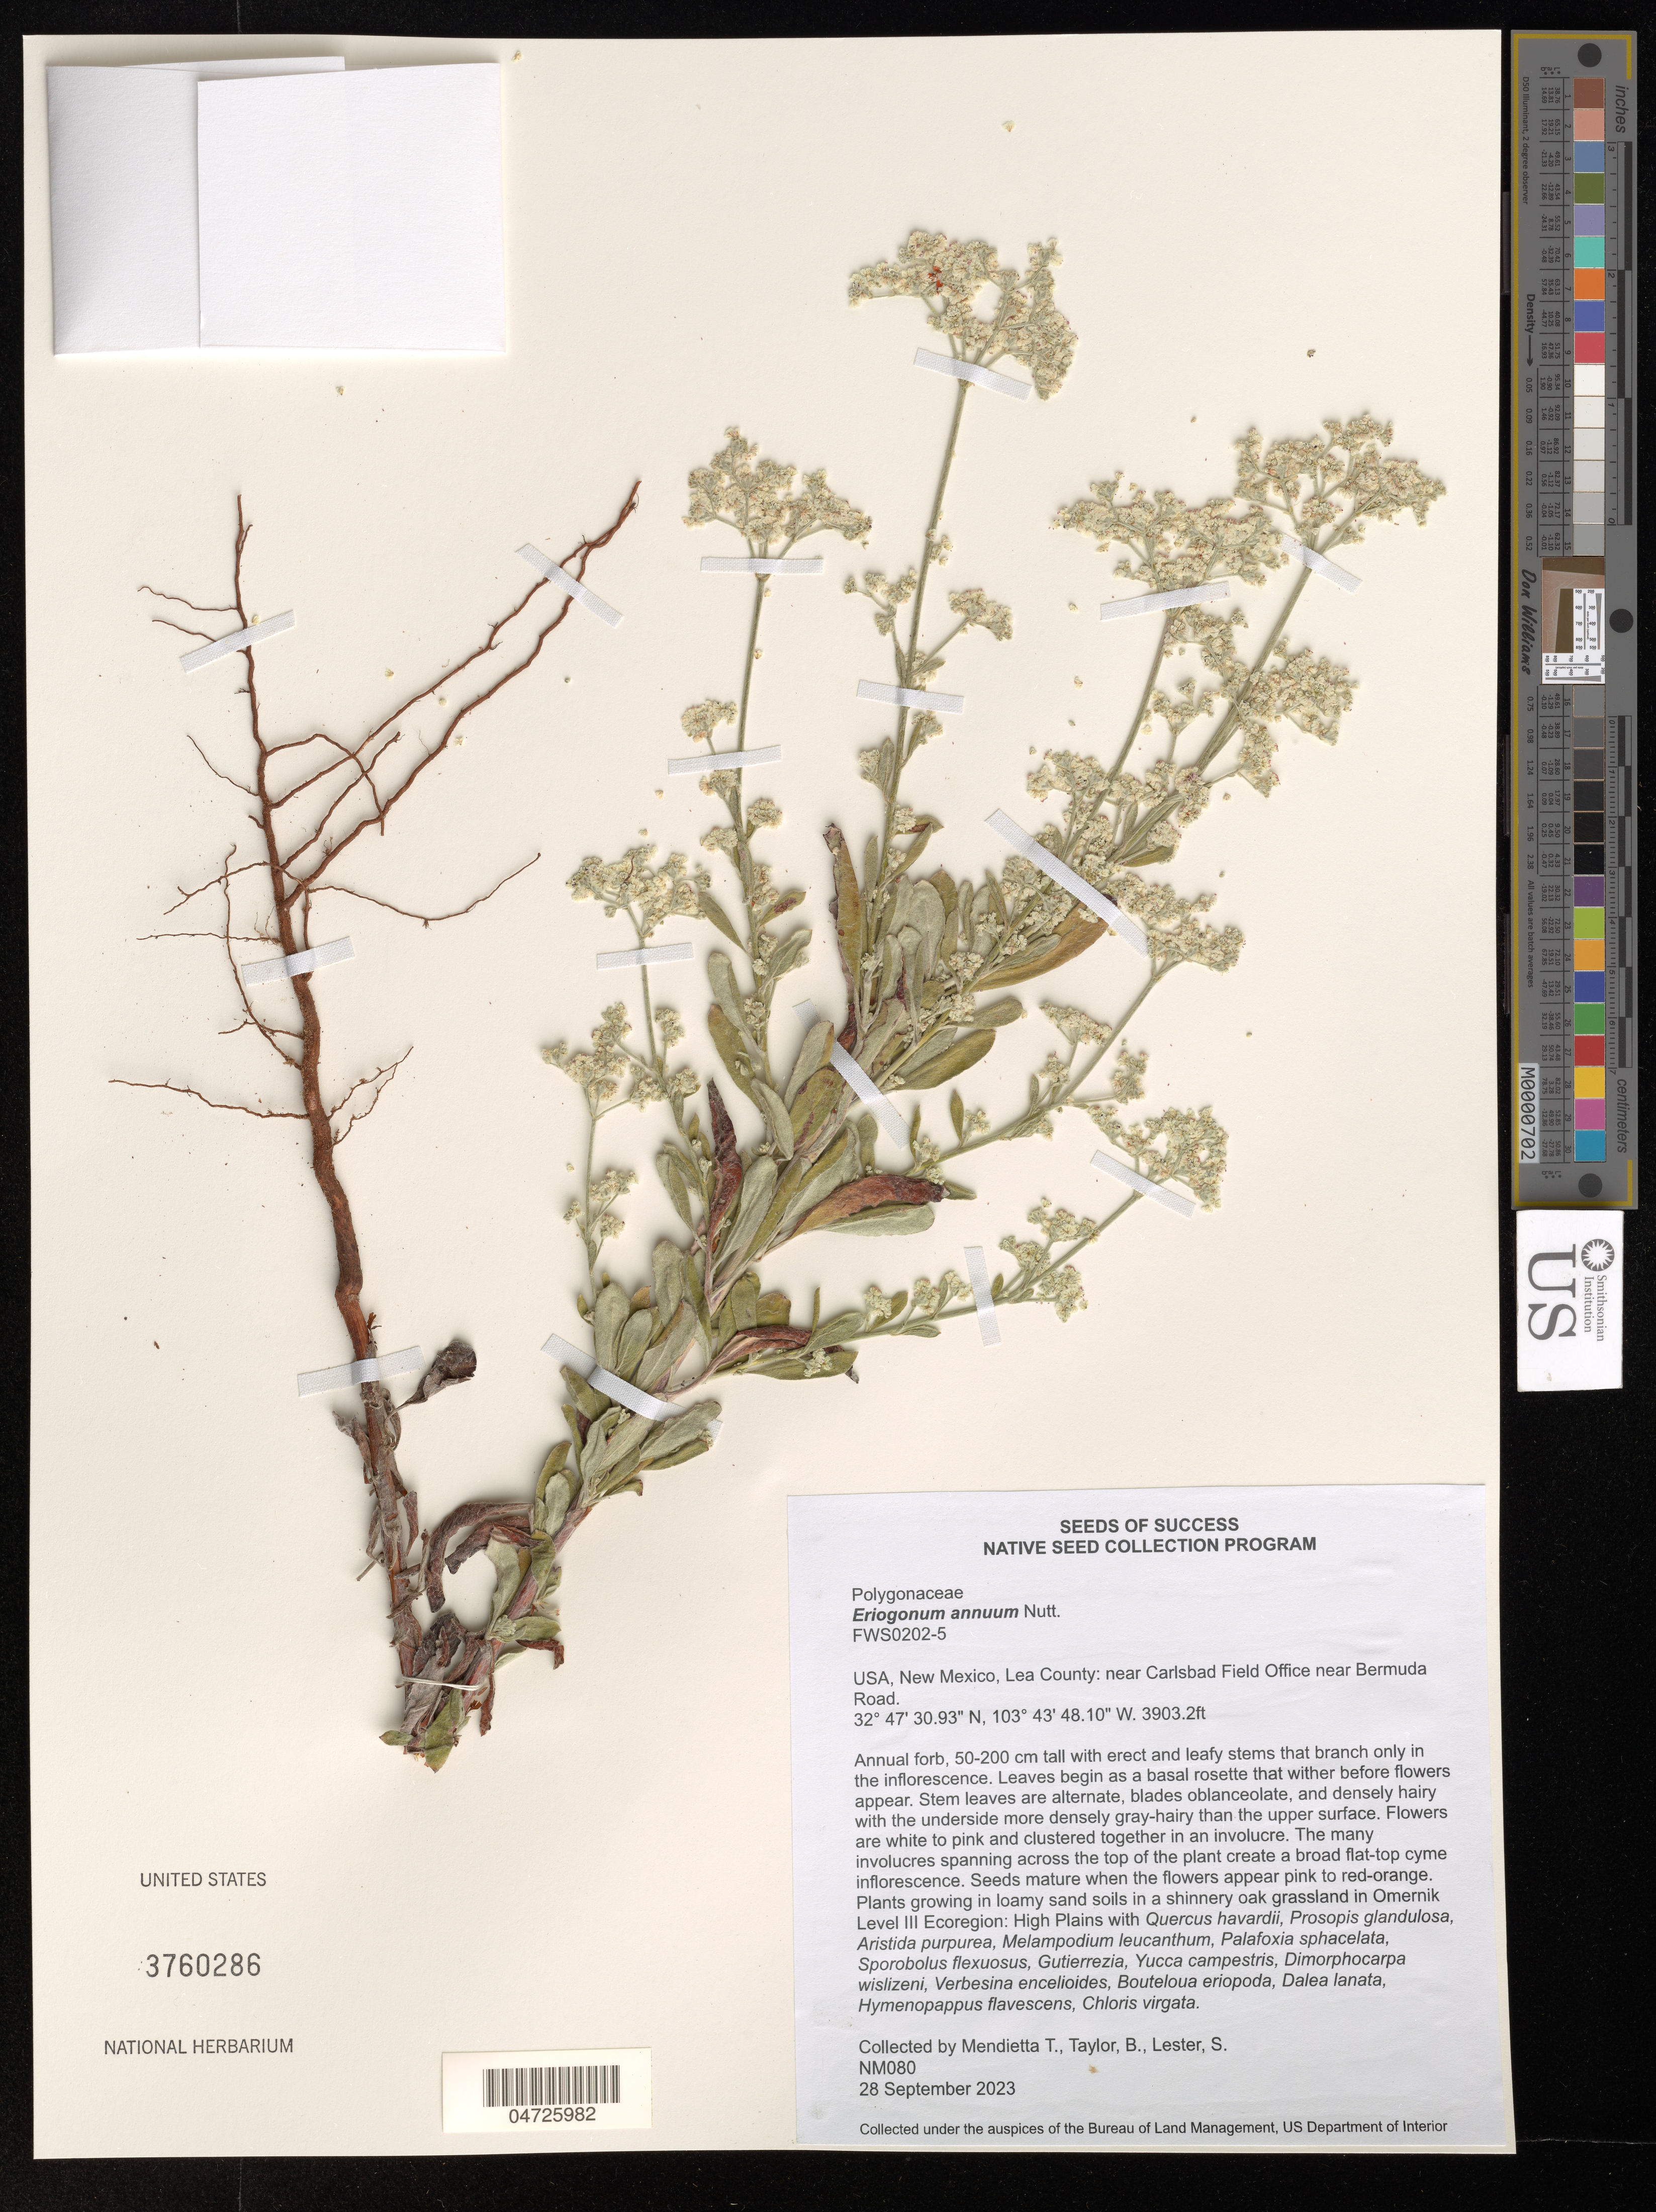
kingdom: Plantae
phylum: Tracheophyta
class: Magnoliopsida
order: Caryophyllales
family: Polygonaceae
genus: Eriogonum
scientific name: Eriogonum annuum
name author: Nutt.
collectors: T. Mendietta & B. Taylor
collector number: NM080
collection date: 2023-09-28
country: United States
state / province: New Mexico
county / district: Lea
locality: Lea County: near Carlsbad Field Office near Bermuda Road.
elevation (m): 1189.7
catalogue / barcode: US 3760286